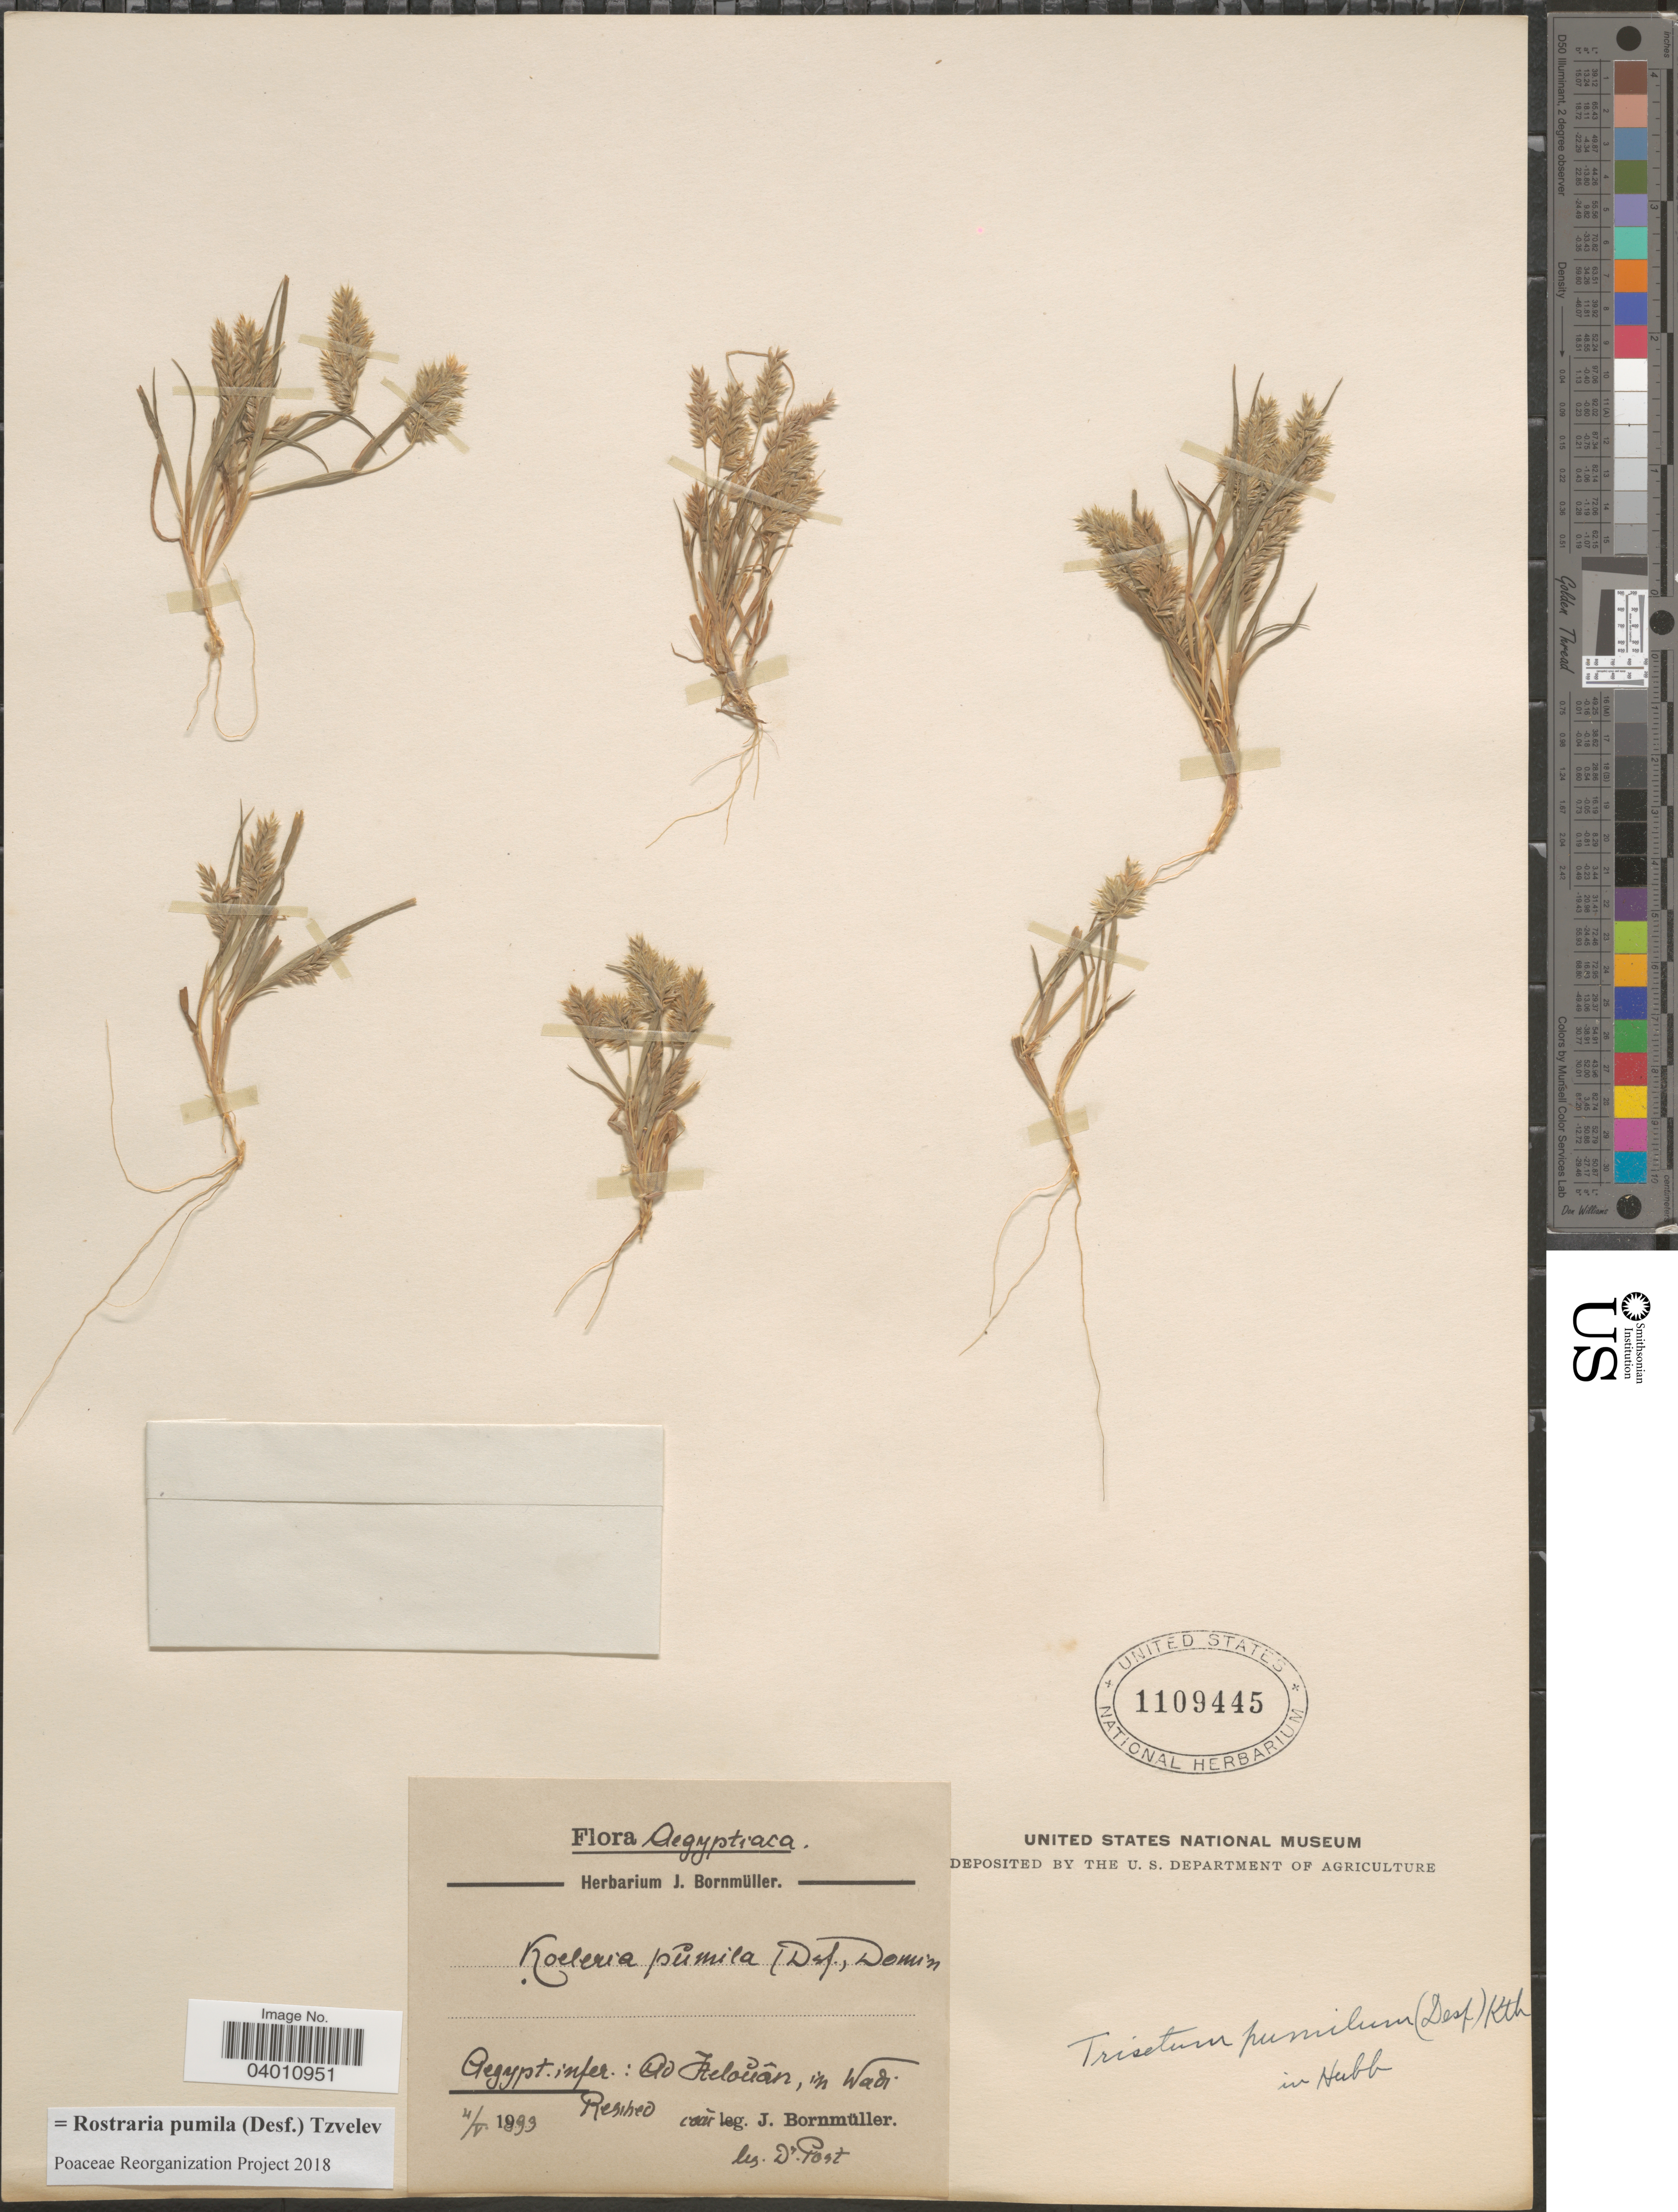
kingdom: Plantae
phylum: Tracheophyta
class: Liliopsida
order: Poales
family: Poaceae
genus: Rostraria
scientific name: Rostraria pumila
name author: (Desf.) Tzvelev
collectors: -- Post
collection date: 1893-05-04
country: Egypt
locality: Aegypt. infer.: Ad Helouan, in Wadi Resineo [interpreted].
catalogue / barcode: US 1109445